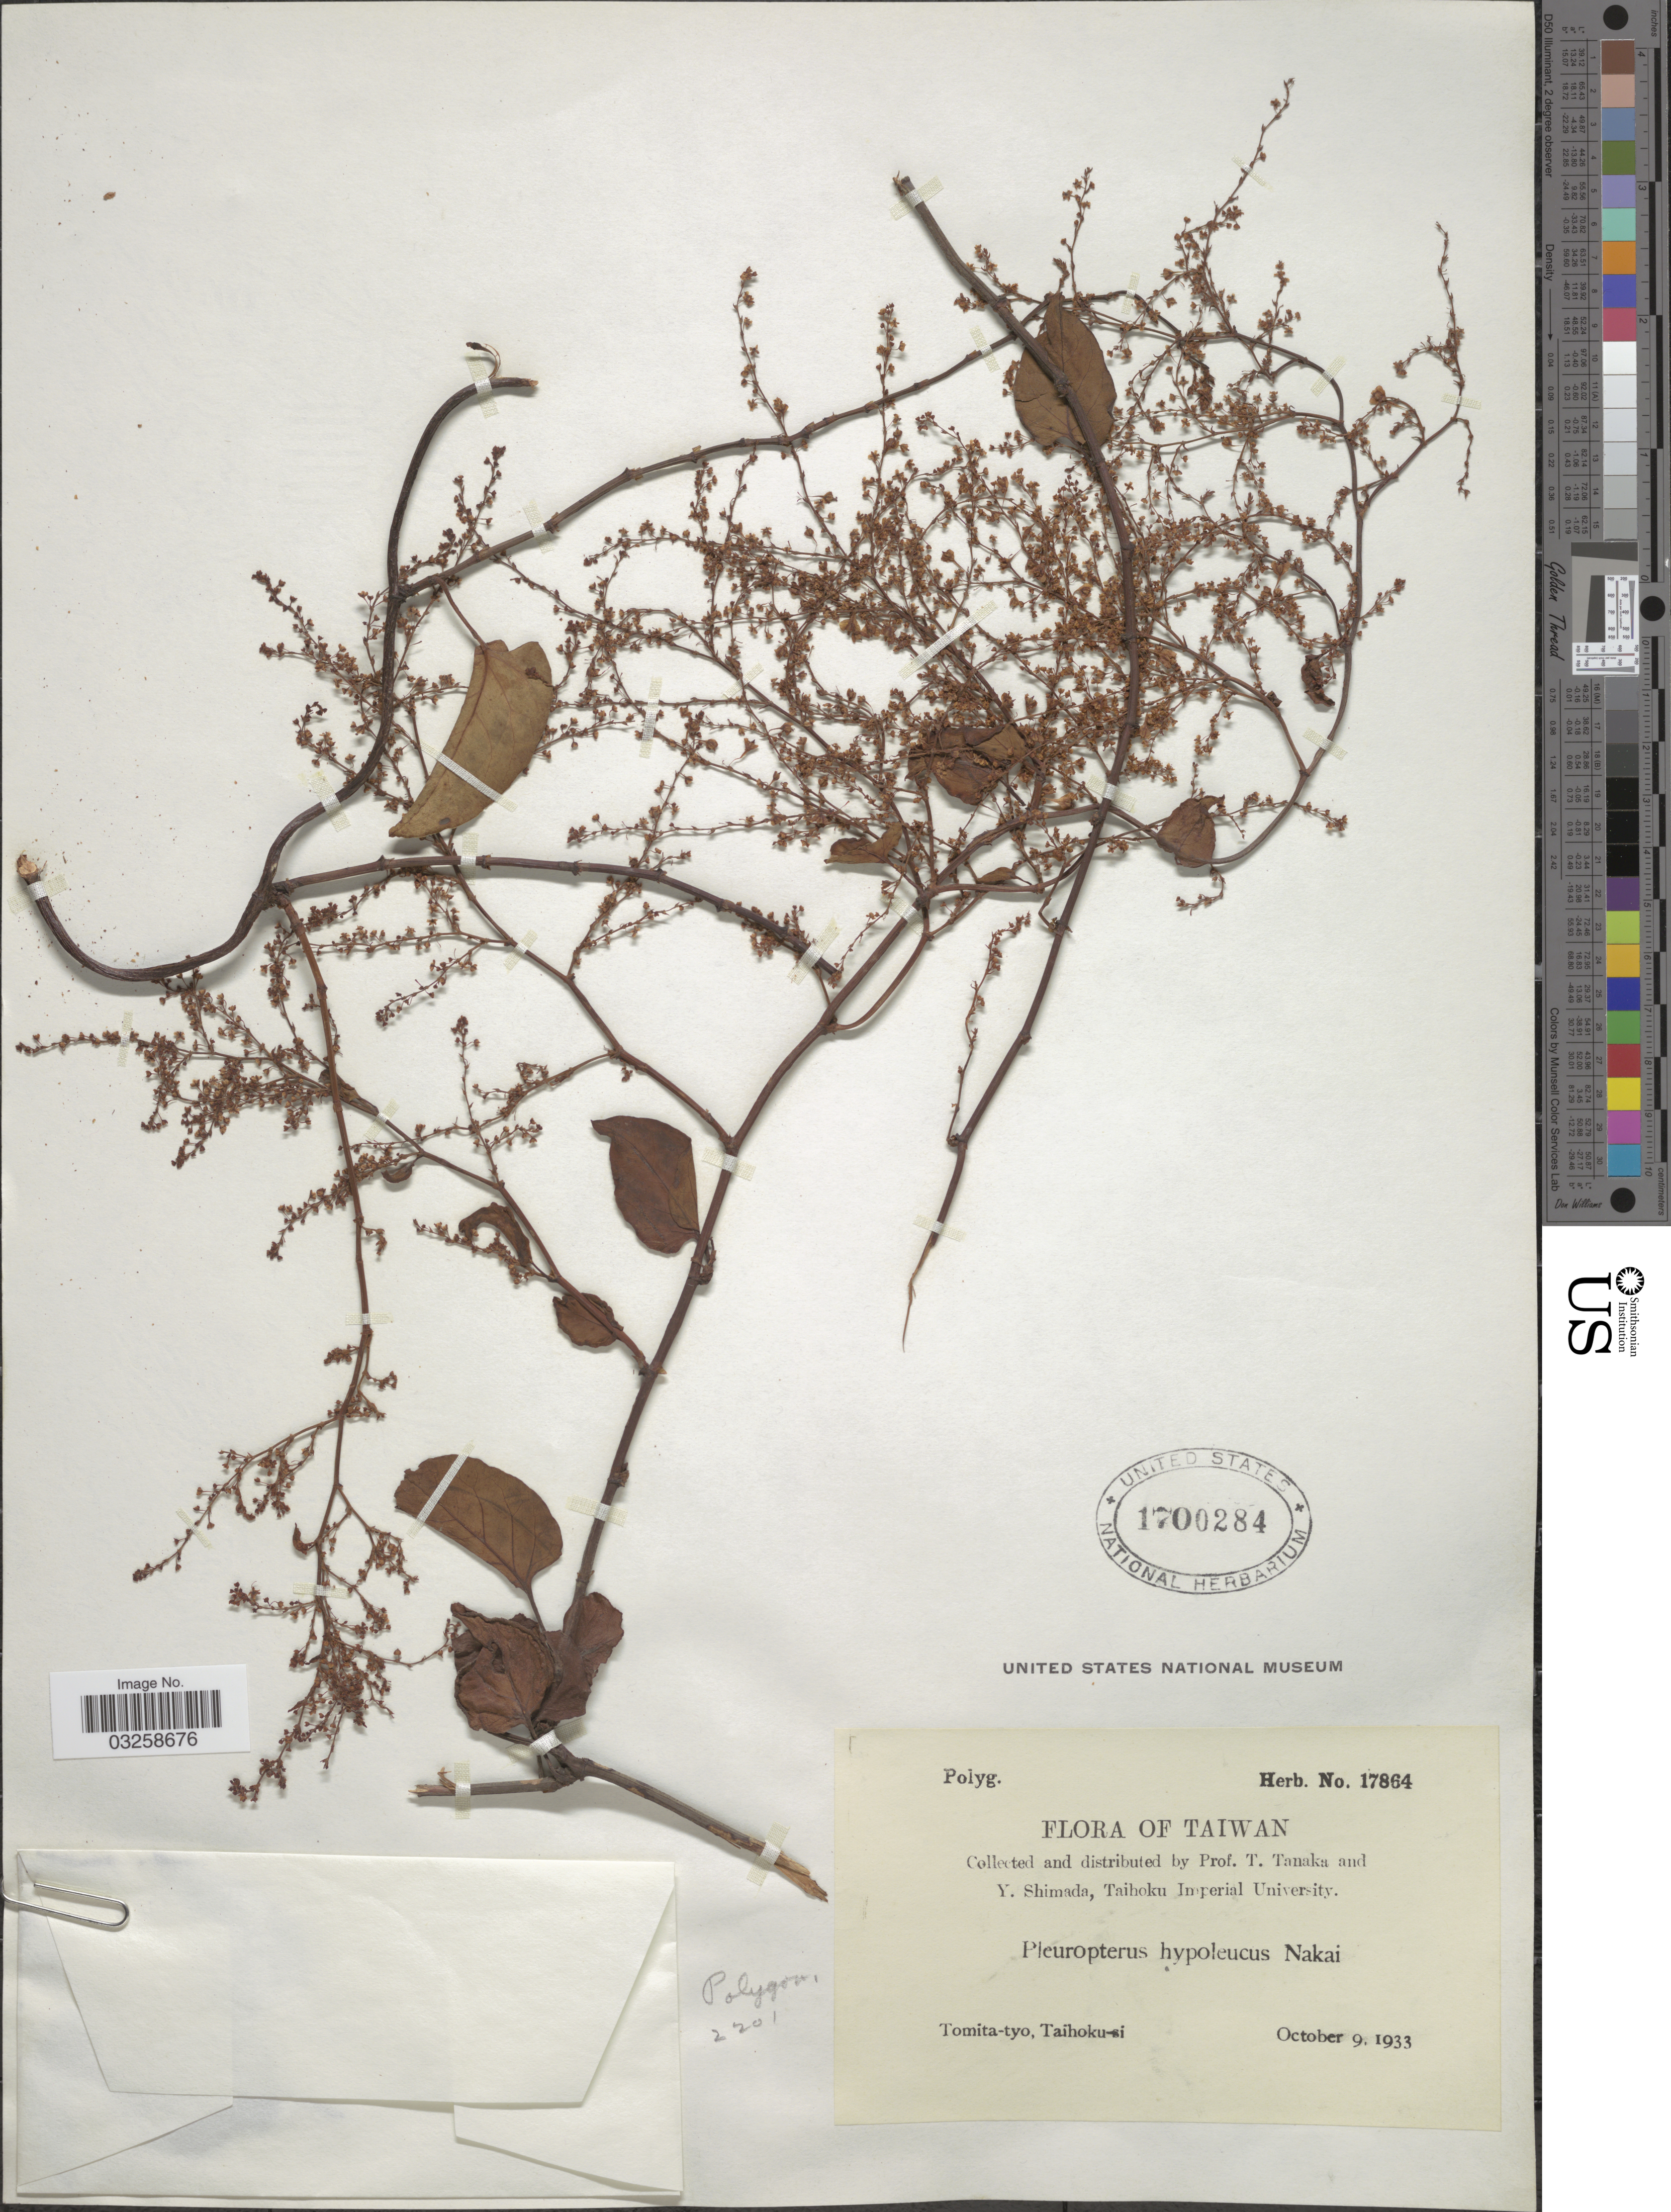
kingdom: Plantae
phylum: Tracheophyta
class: Magnoliopsida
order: Caryophyllales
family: Polygonaceae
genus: Reynoutria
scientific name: Reynoutria multiflora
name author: (Thunb.) Moldenke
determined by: Strong, Mark T., (BOT), Smithsonian Institution - National Museum of Natural History (UNITED STATES)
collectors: T. Tanaka & Y. Shimada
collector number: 17864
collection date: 1933-10-09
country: Taiwan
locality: Tomita-tyo, Taihoku-si.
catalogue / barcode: US 1700284